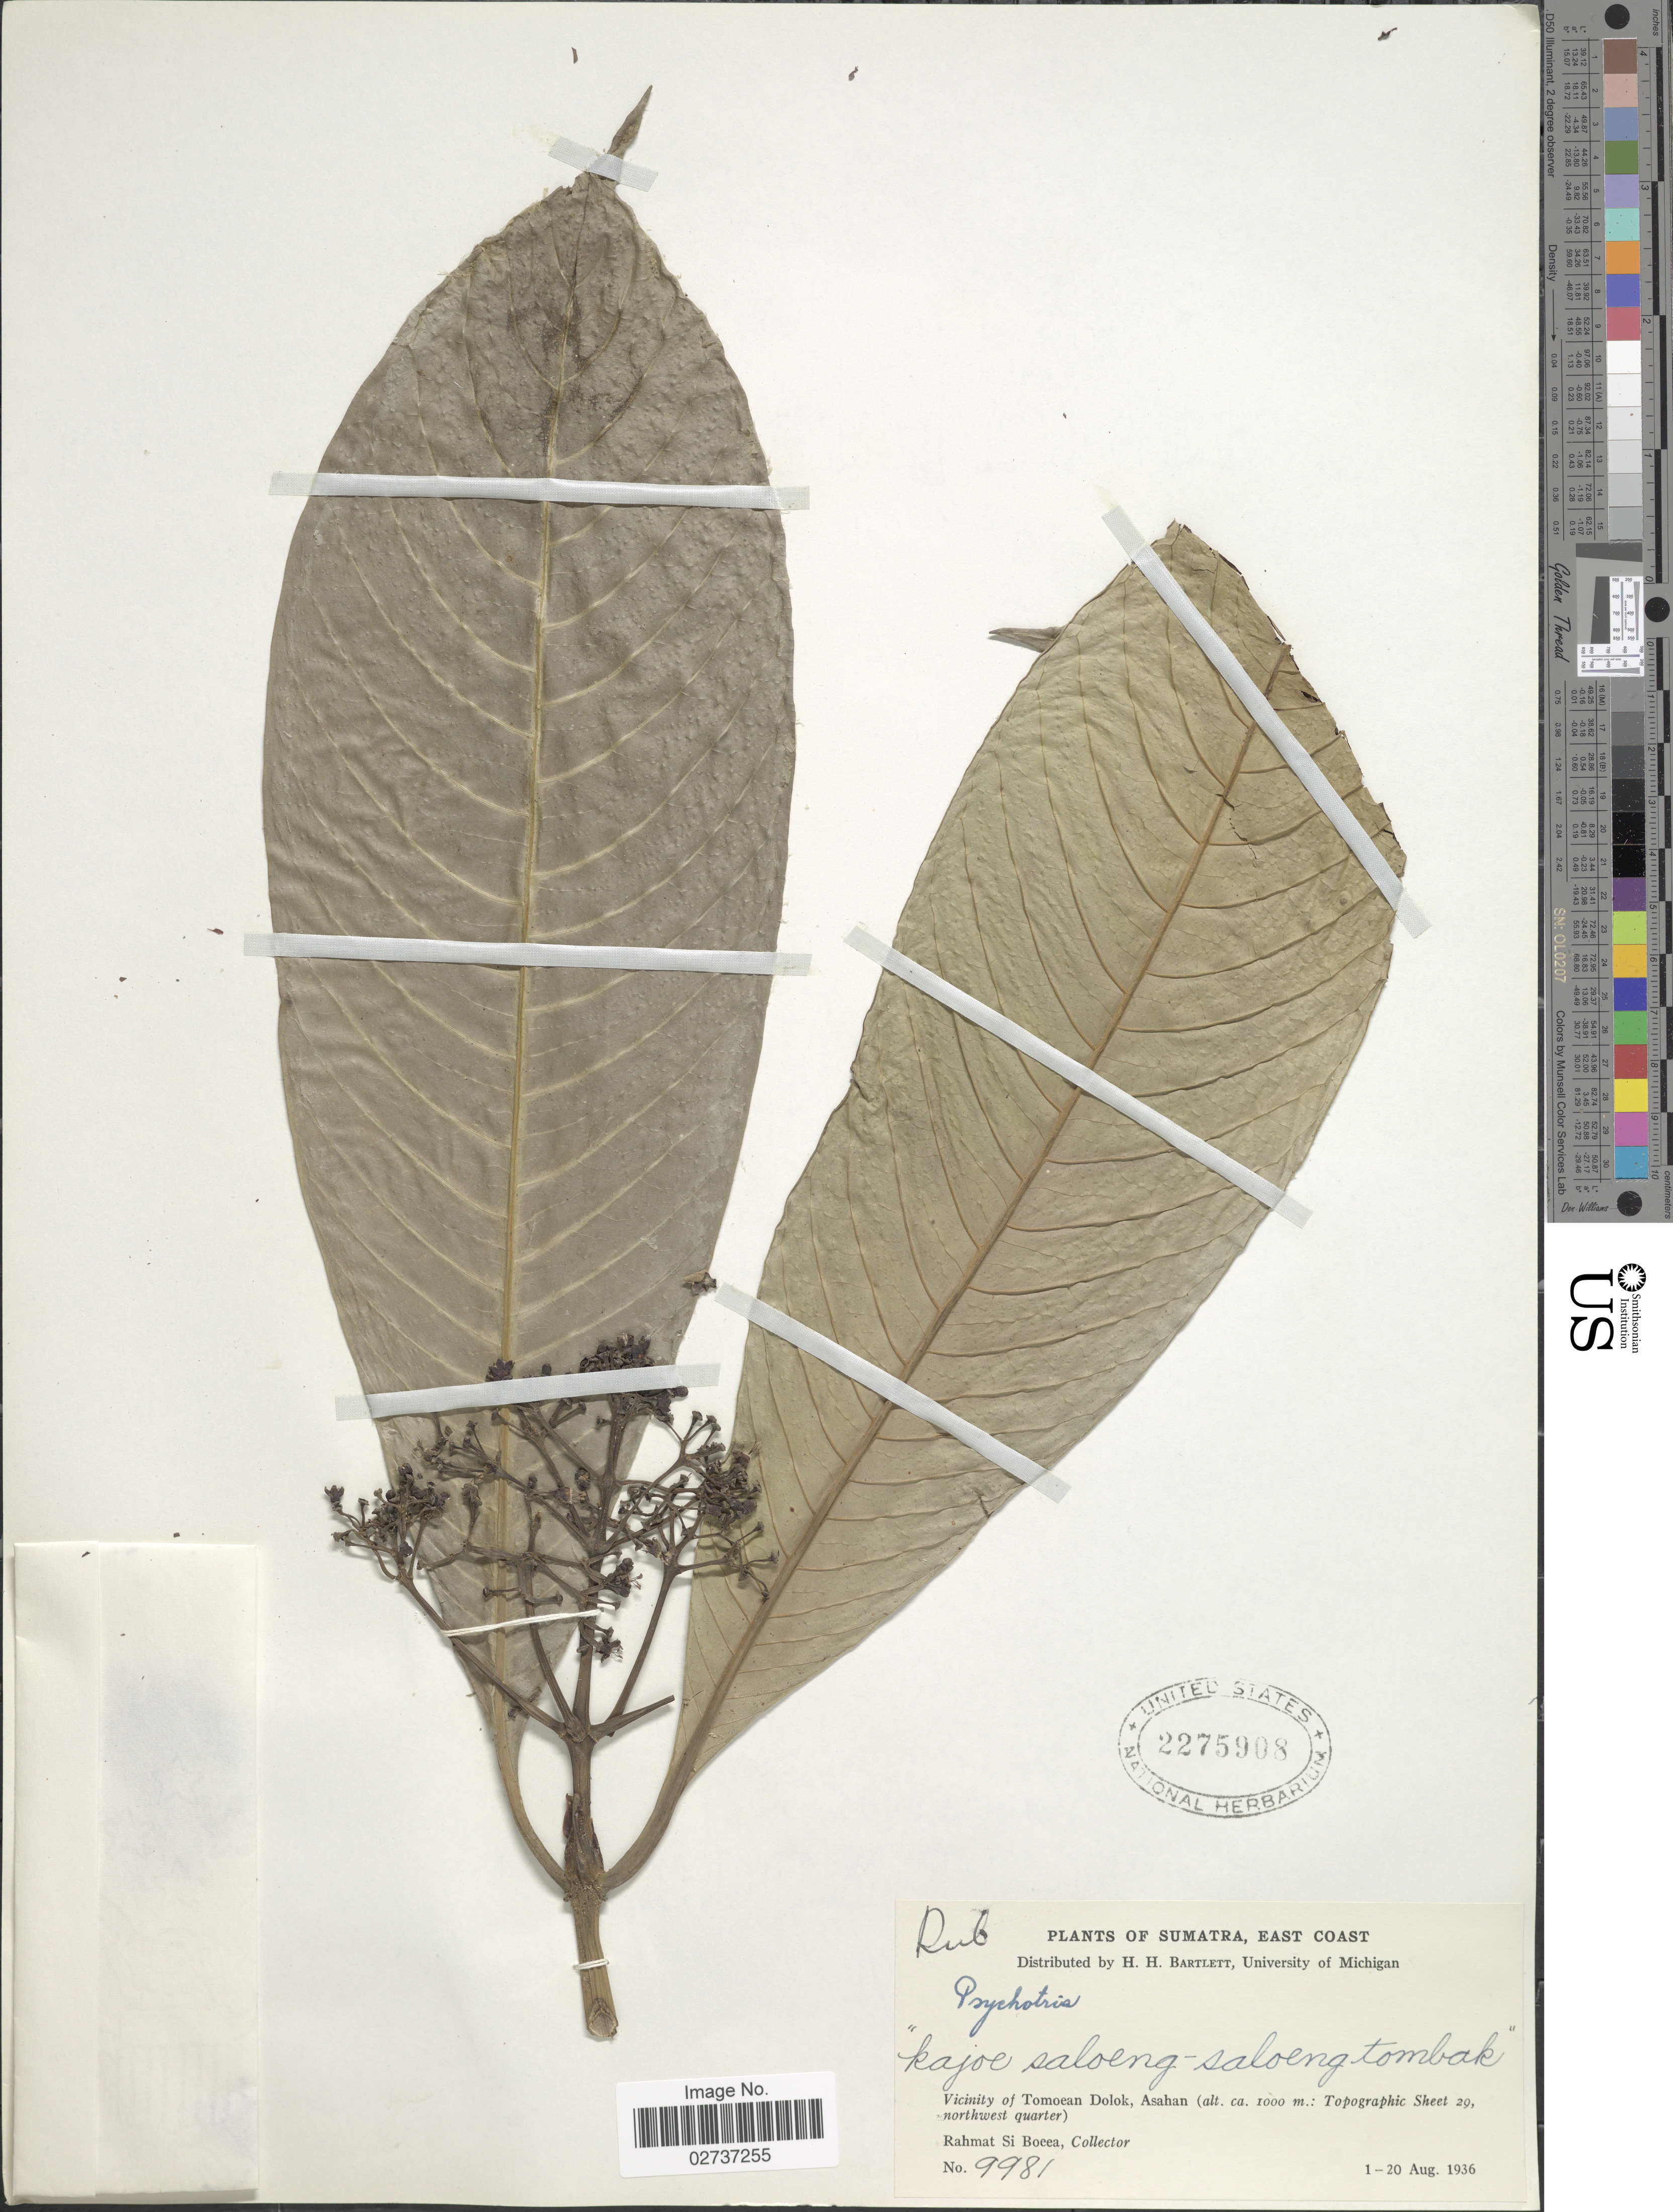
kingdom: Plantae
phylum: Tracheophyta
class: Magnoliopsida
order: Gentianales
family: Rubiaceae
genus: Psychotria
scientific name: Psychotria sp.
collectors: Rahmat Si Boeea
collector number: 9981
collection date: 1936-08-01/1936-08-20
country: Indonesia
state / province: Sumatra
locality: East Coast, Vicinity of Tomoean Dolok, Asahan (Topographic Sheet 29, northwest quarter)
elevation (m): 1000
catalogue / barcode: US 2275908